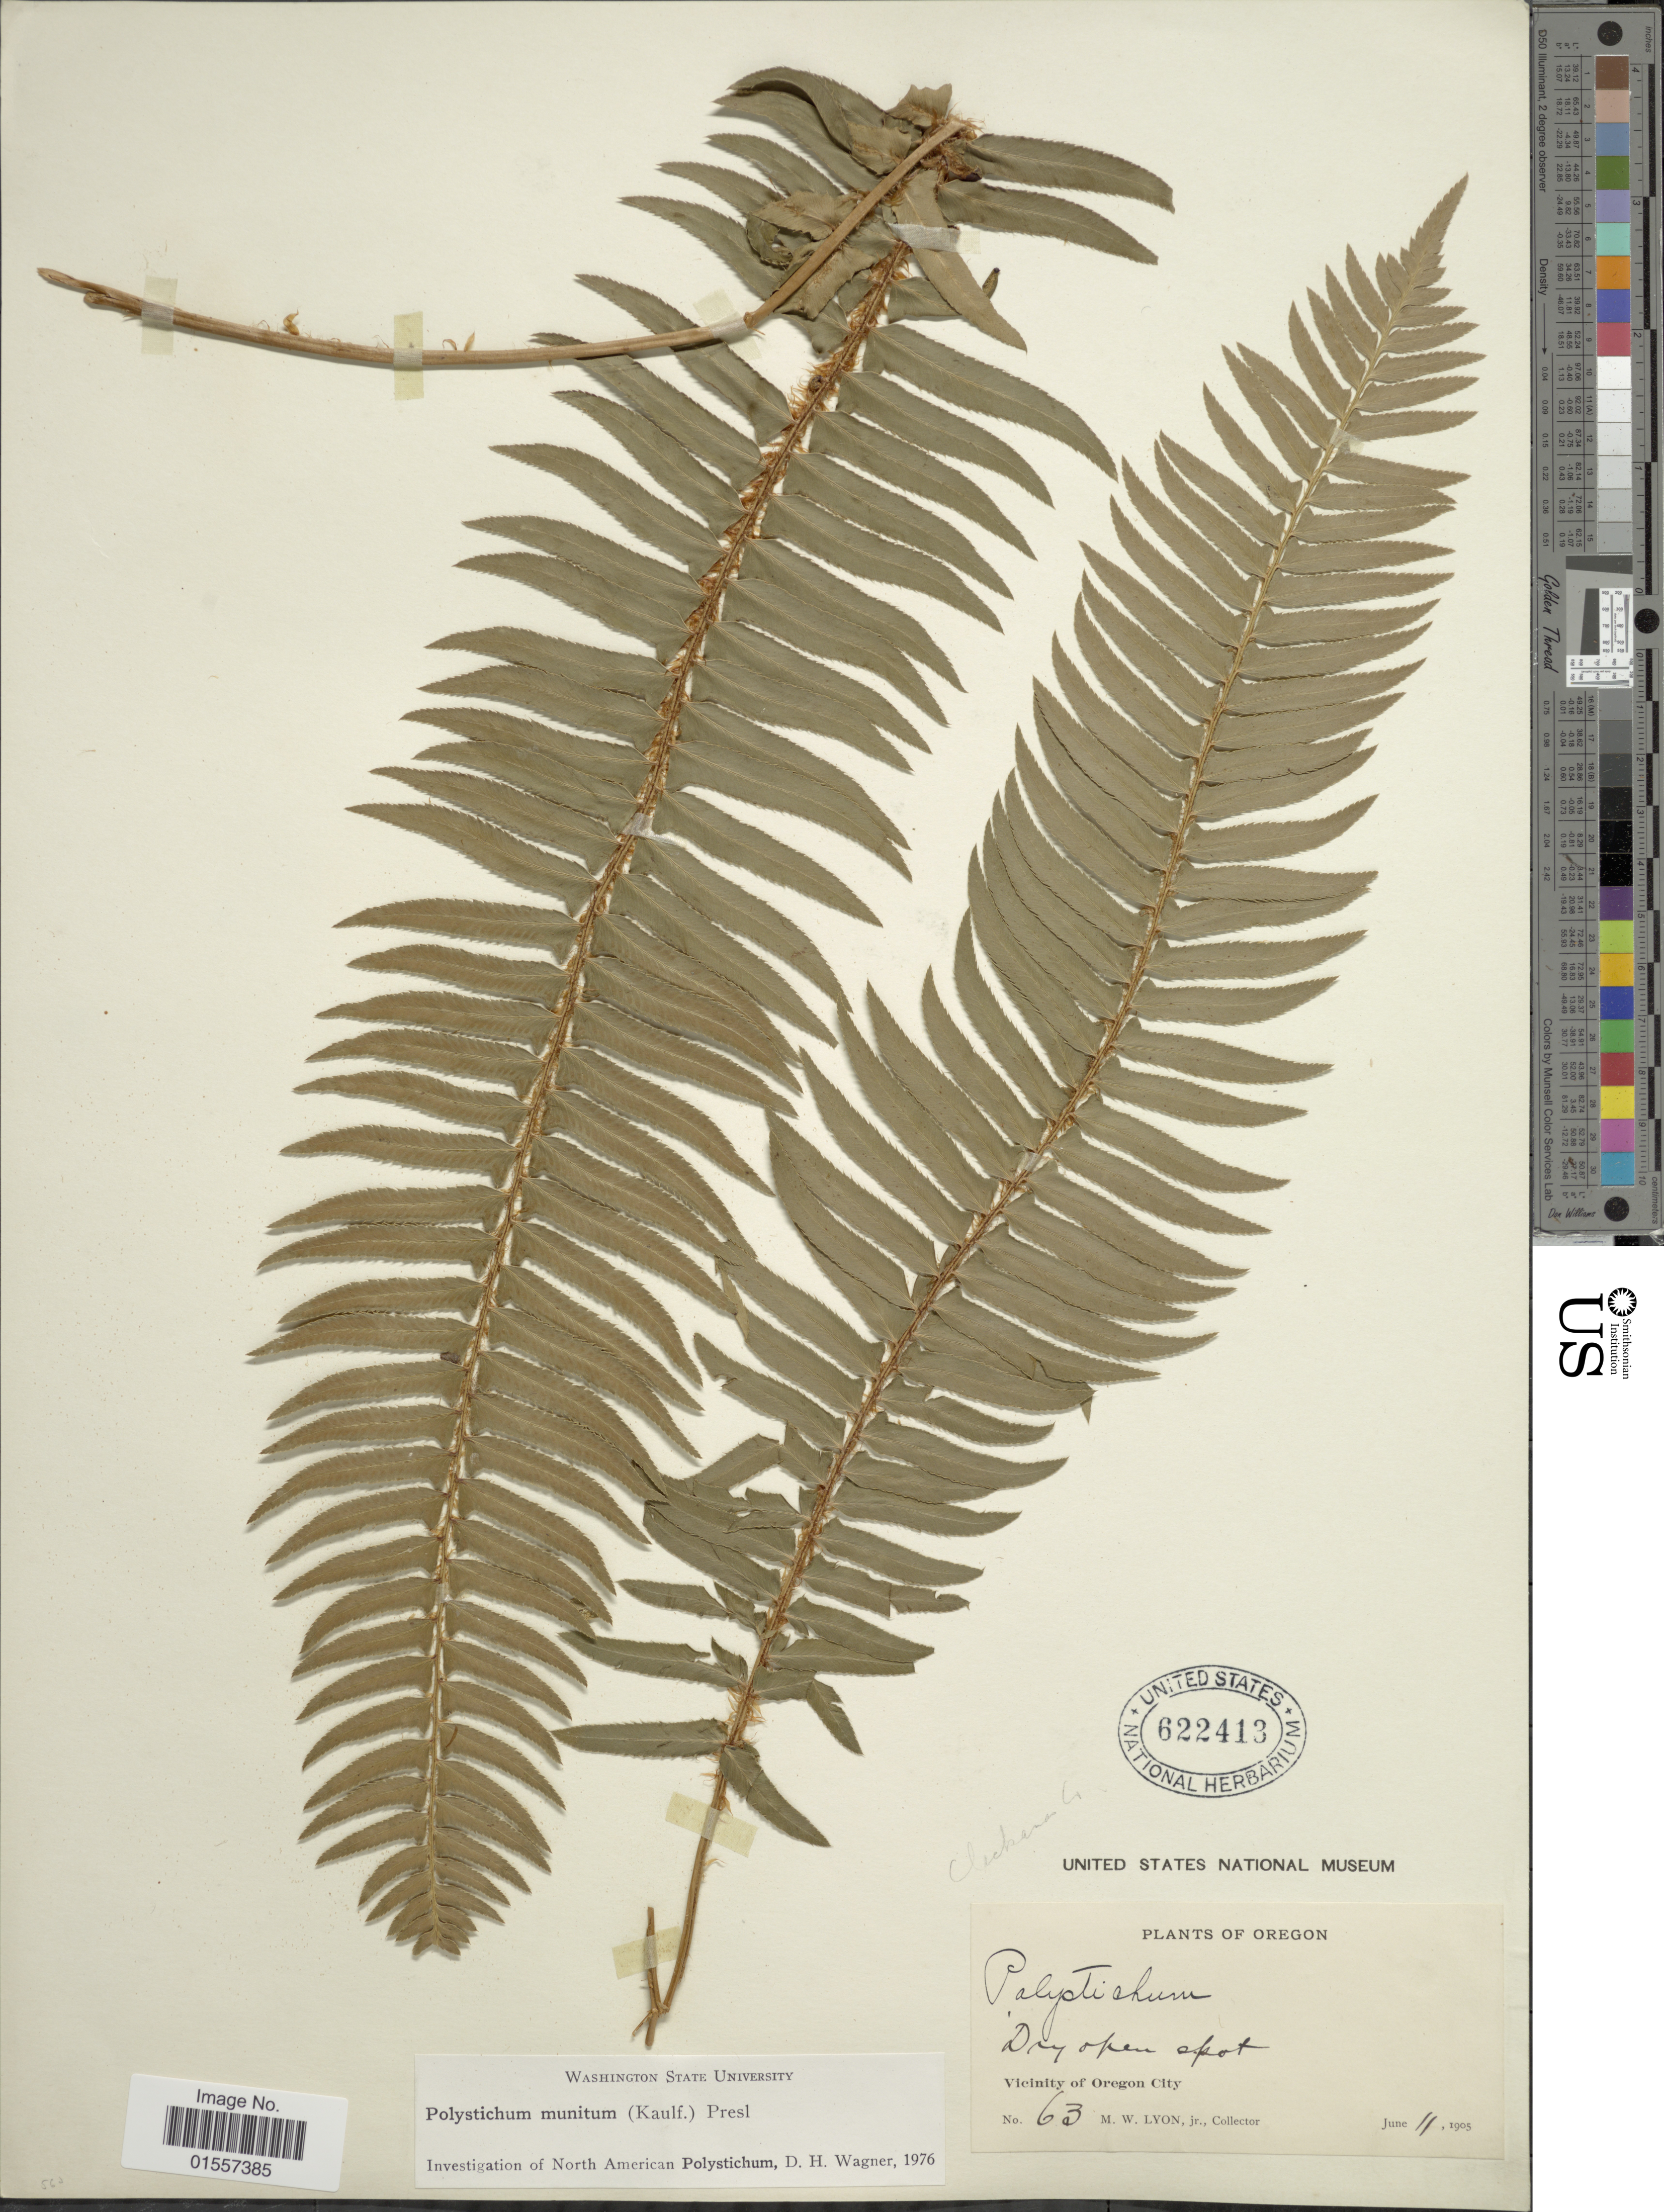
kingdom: Plantae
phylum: Tracheophyta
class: Polypodiopsida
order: Polypodiales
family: Dryopteridaceae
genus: Polystichum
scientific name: Polystichum munitum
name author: (Kaulf.) C. Presl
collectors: M. W. Lyon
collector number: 63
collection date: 1905-06-11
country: United States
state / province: Oregon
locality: Oregon, vicinity of Oregon City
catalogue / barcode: US 622413